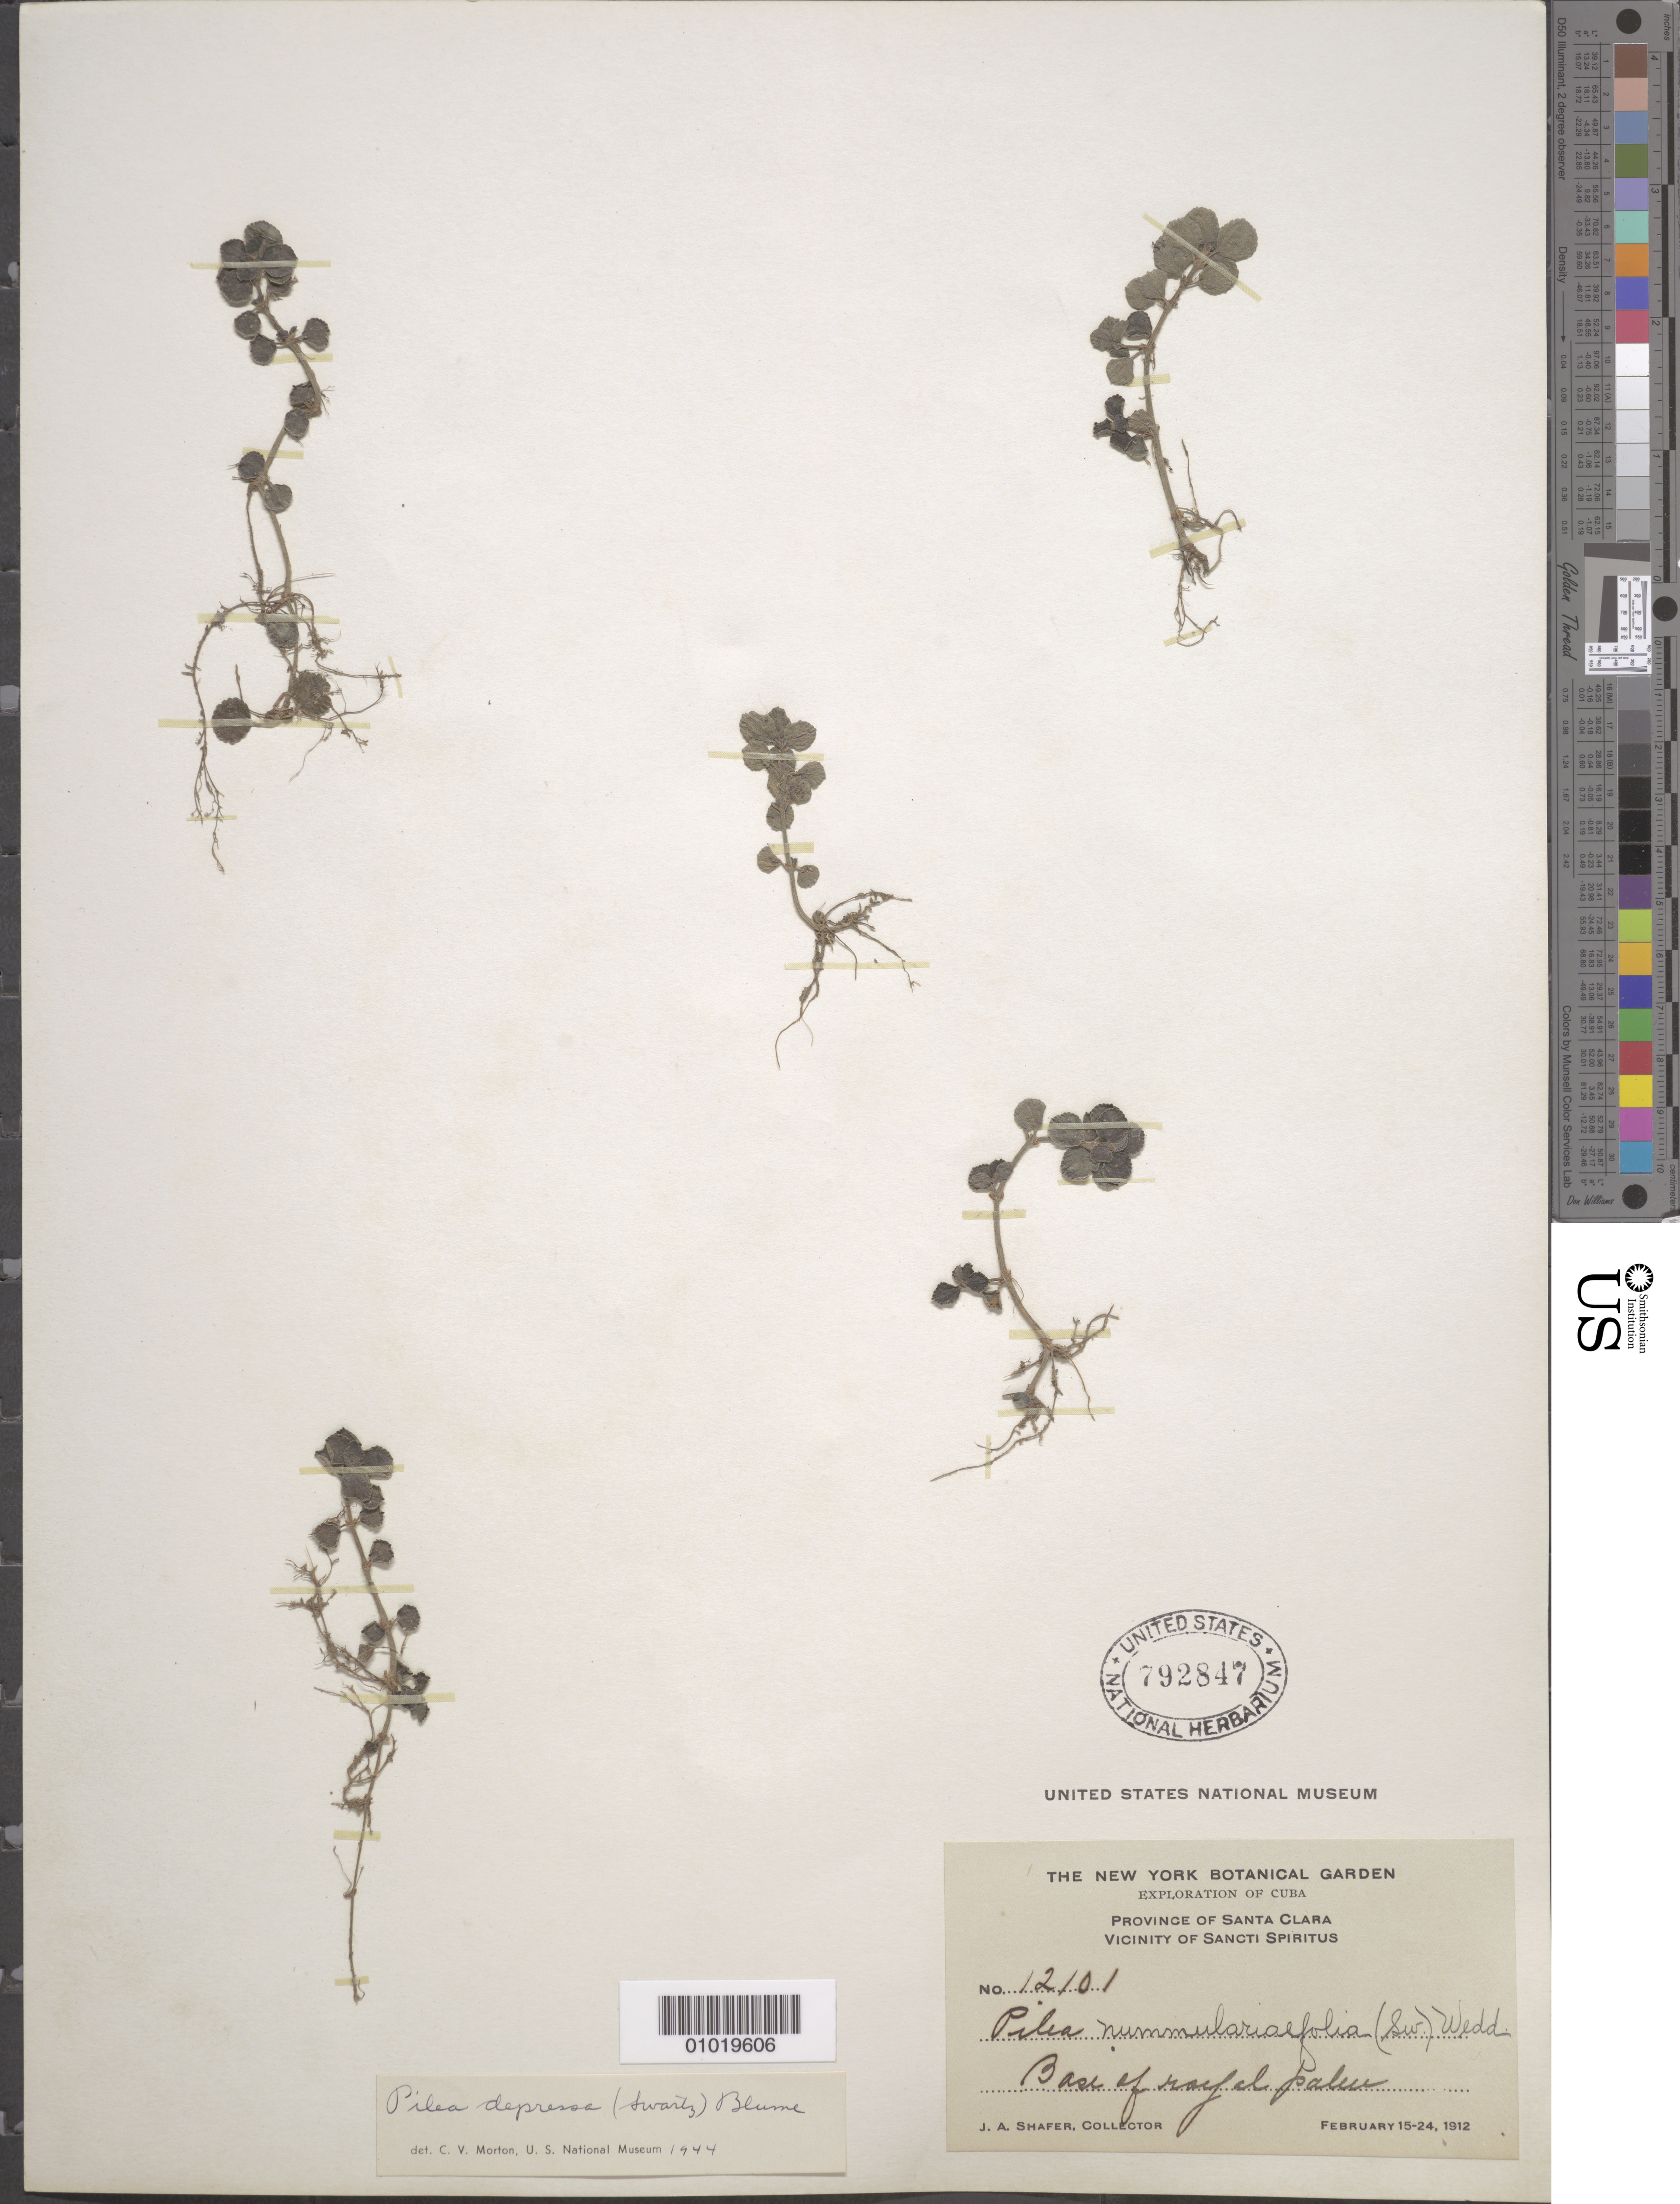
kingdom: Plantae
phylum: Tracheophyta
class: Magnoliopsida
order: Rosales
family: Urticaceae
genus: Pilea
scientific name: Pilea depressa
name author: (Sw.) Blume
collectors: J. A. Shafer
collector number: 12101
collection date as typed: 15 Feb 1912 to 24 Feb 1912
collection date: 1912-02-15/1912-02-24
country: Cuba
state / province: Sancti Spiritus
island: Cuba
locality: Basi of roy al paleu Province of Santa Clara, Vicinity of Sancti Spiritus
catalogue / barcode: US 792847